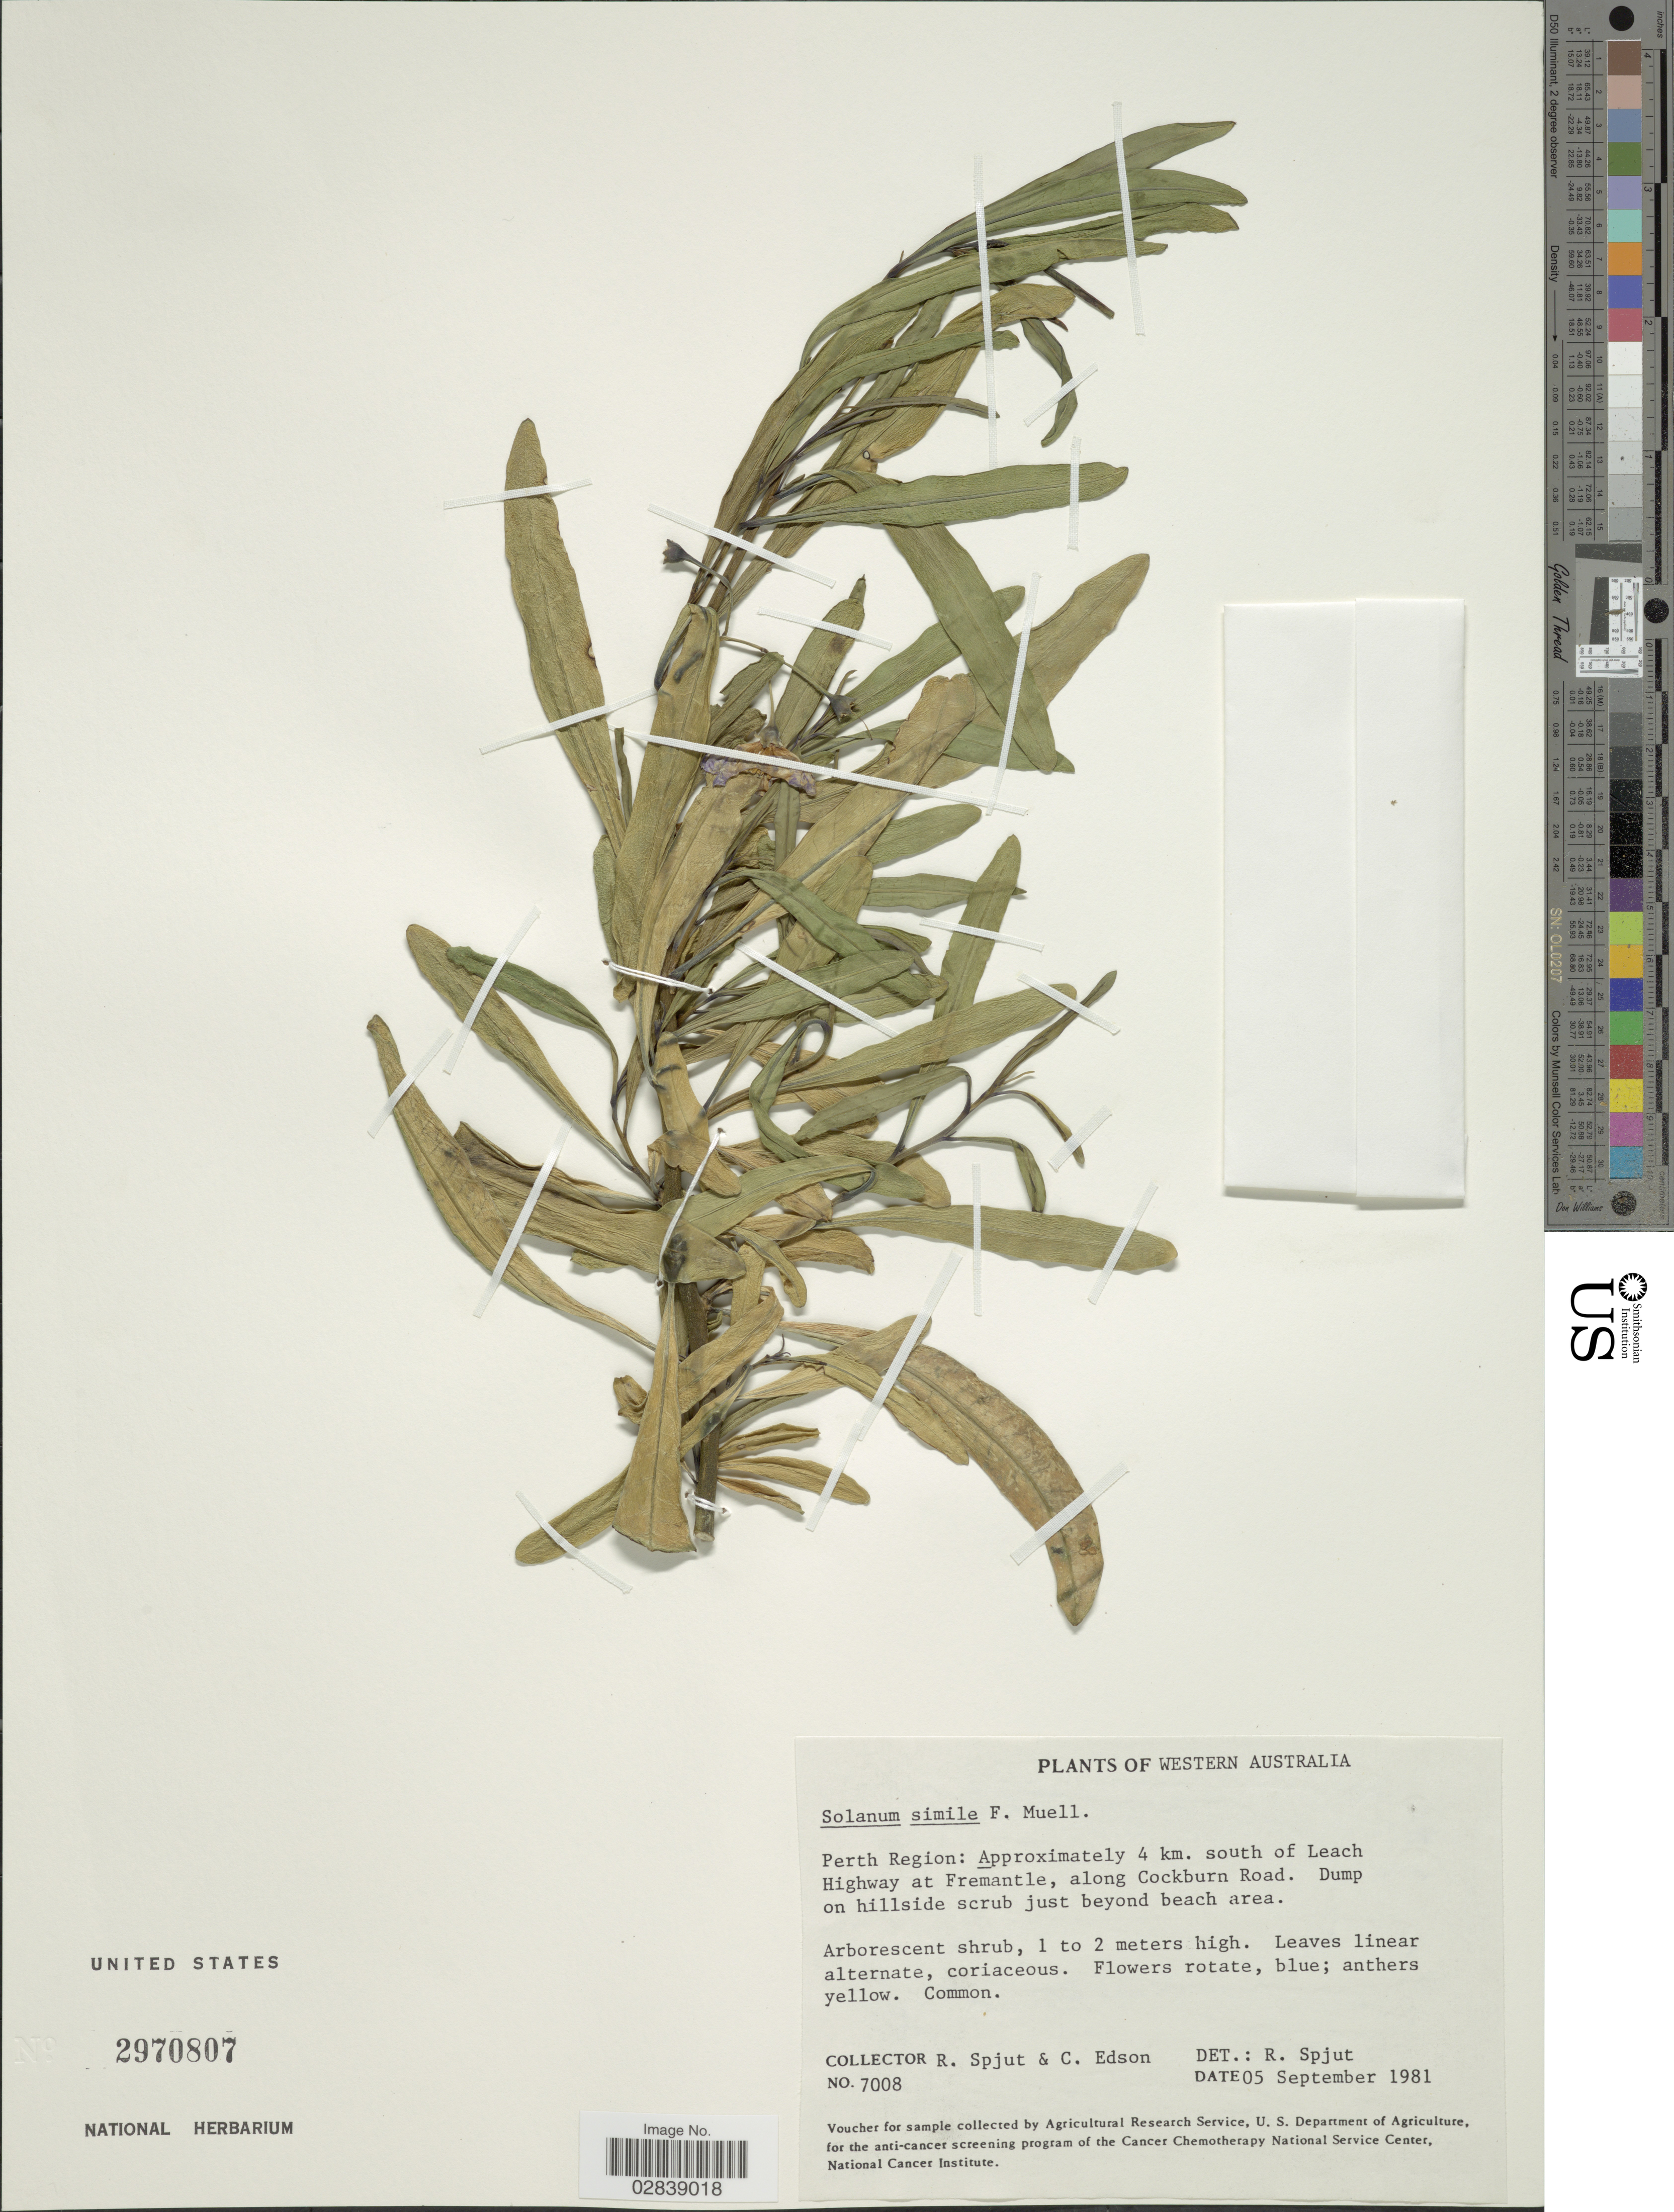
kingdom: Plantae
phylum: Tracheophyta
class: Magnoliopsida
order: Solanales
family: Solanaceae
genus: Solanum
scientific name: Solanum simile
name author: F. Muell.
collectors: R. Spjut & C. Edson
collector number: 7008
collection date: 1981-09-05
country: Australia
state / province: Western Australia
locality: Perth Region: Approximately 4 km. south of Leach Highway at Fremantle, along Cockburn Road.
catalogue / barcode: US 2970807